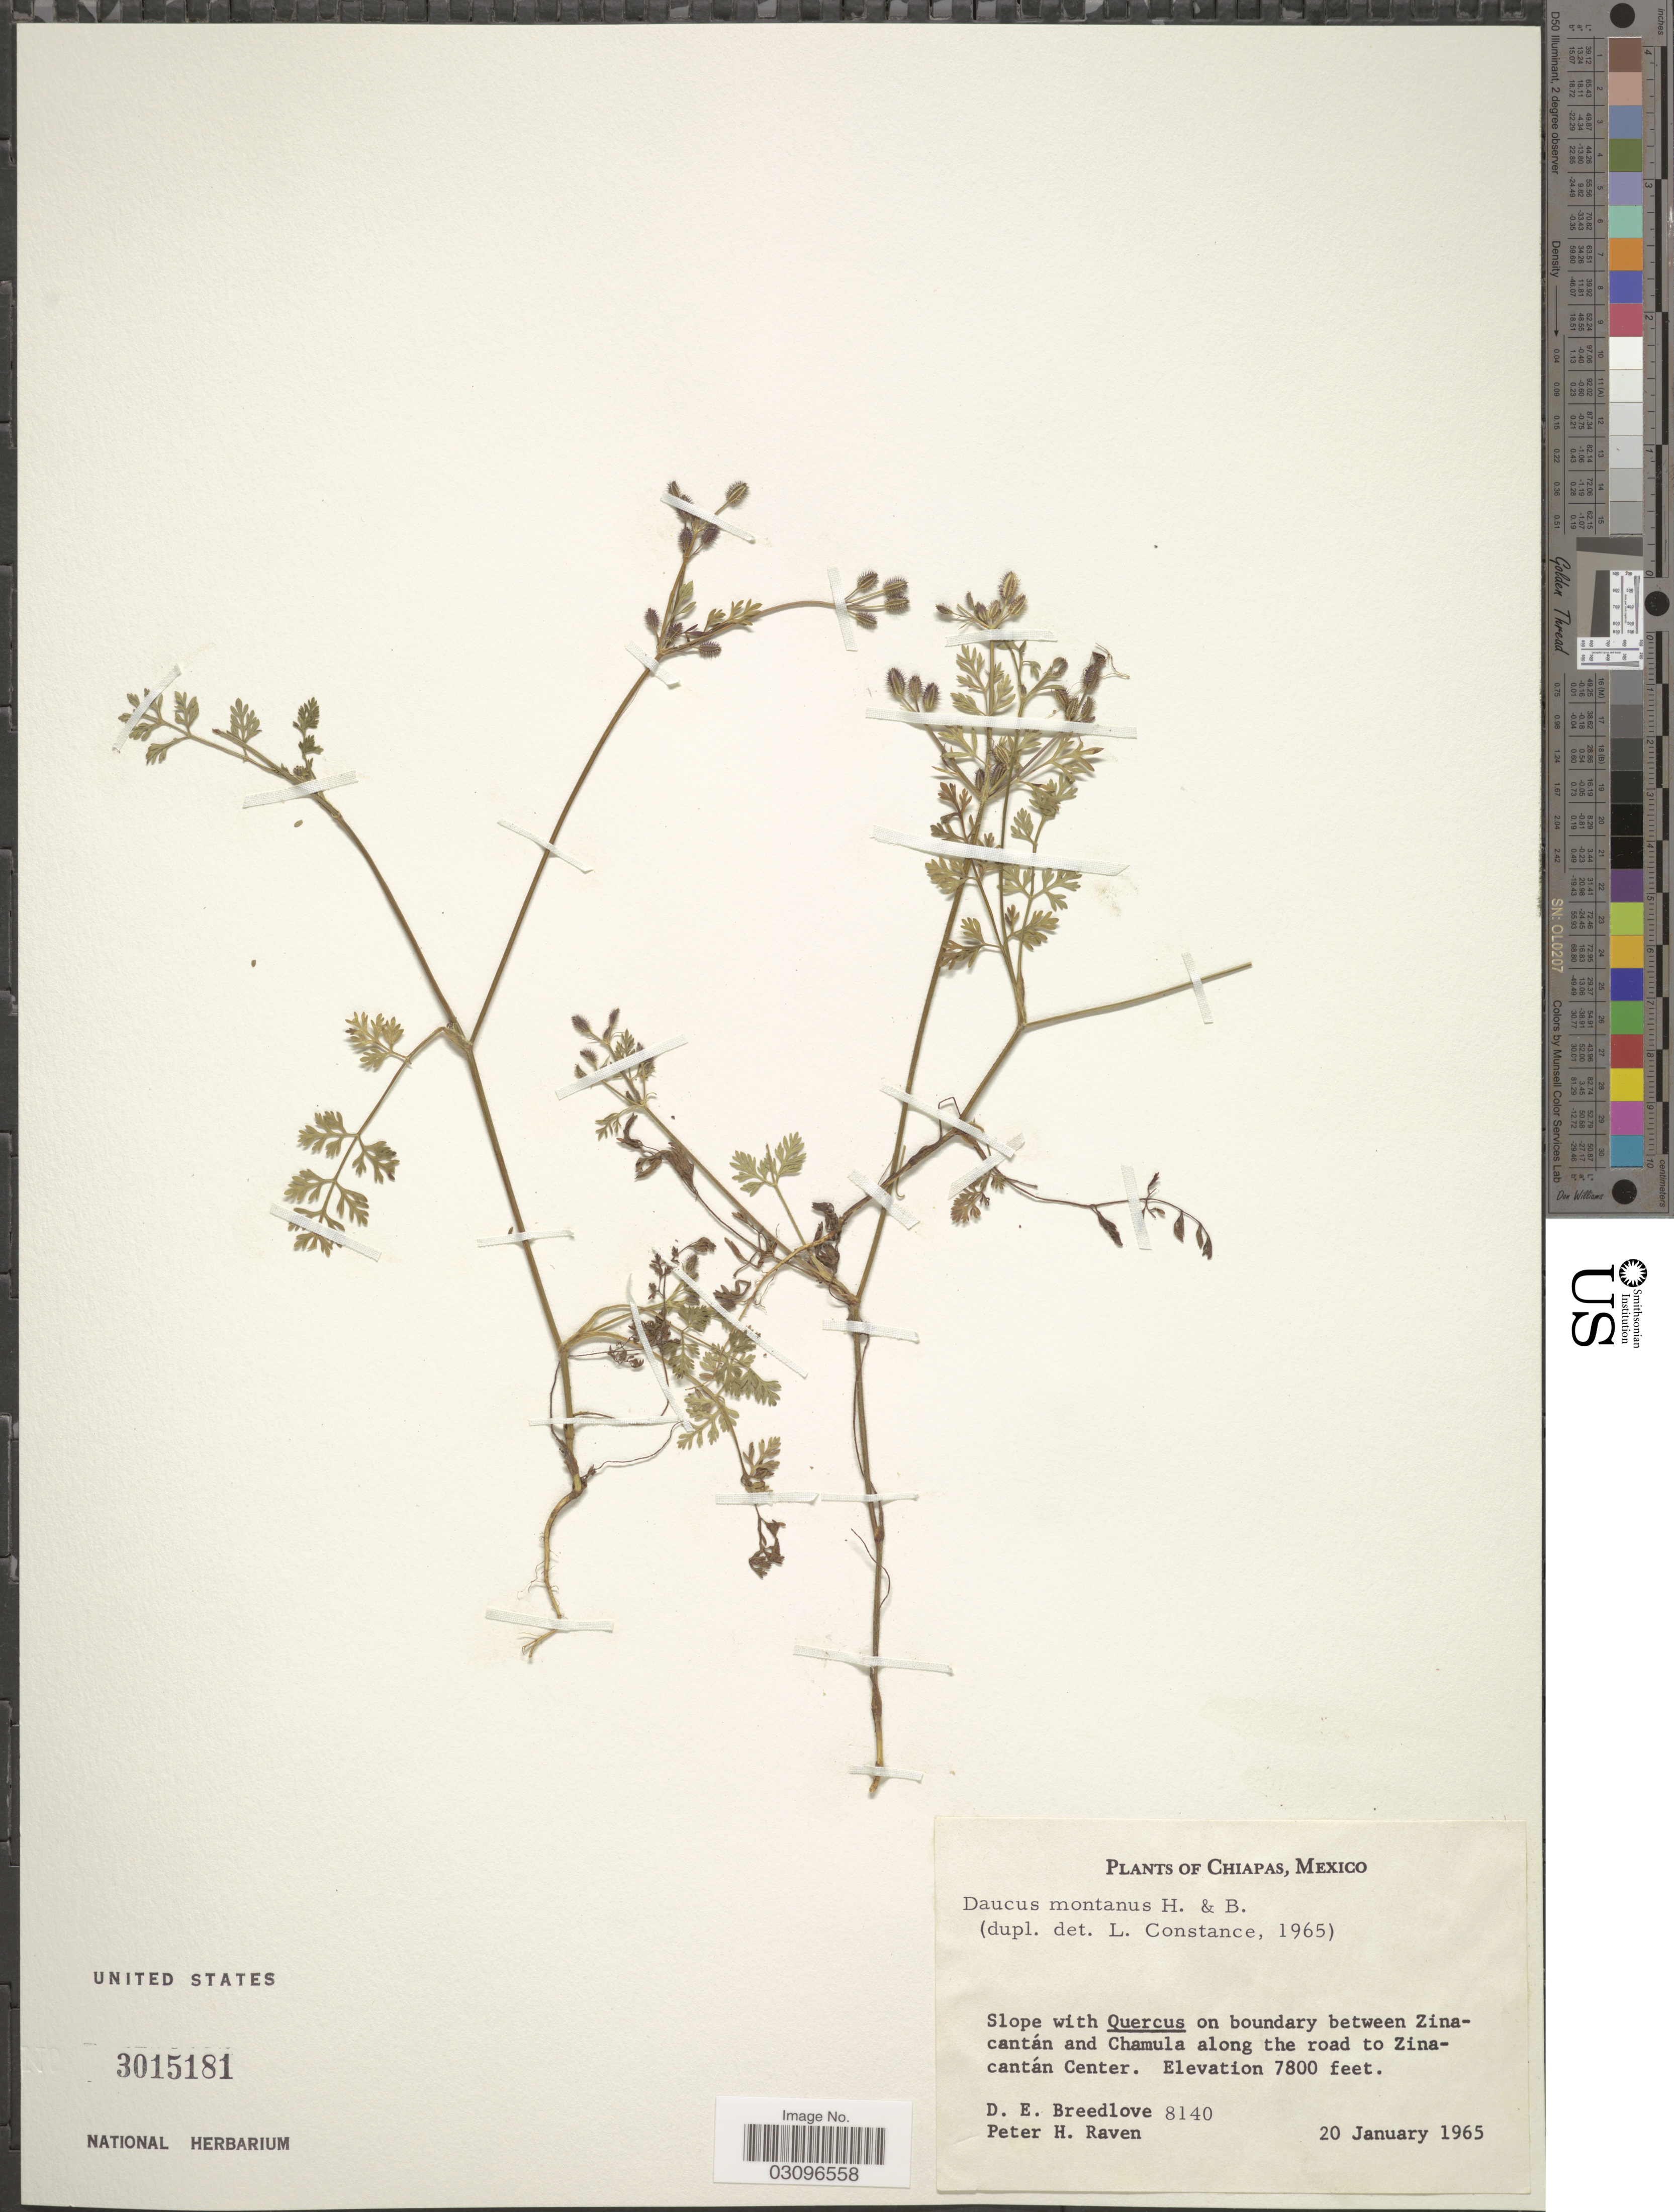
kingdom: Plantae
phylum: Tracheophyta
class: Magnoliopsida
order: Apiales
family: Apiaceae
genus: Daucus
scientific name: Daucus montanus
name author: Humb. & Bonpl. ex Spreng.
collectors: D. E. Breedlove & P. Raven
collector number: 8140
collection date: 1965-01-20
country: Mexico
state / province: Chiapas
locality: Slope with Quercus on boundary between Zinacantán and Chamula along the road to Zinacantán Center.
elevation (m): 2377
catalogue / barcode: US 3015181